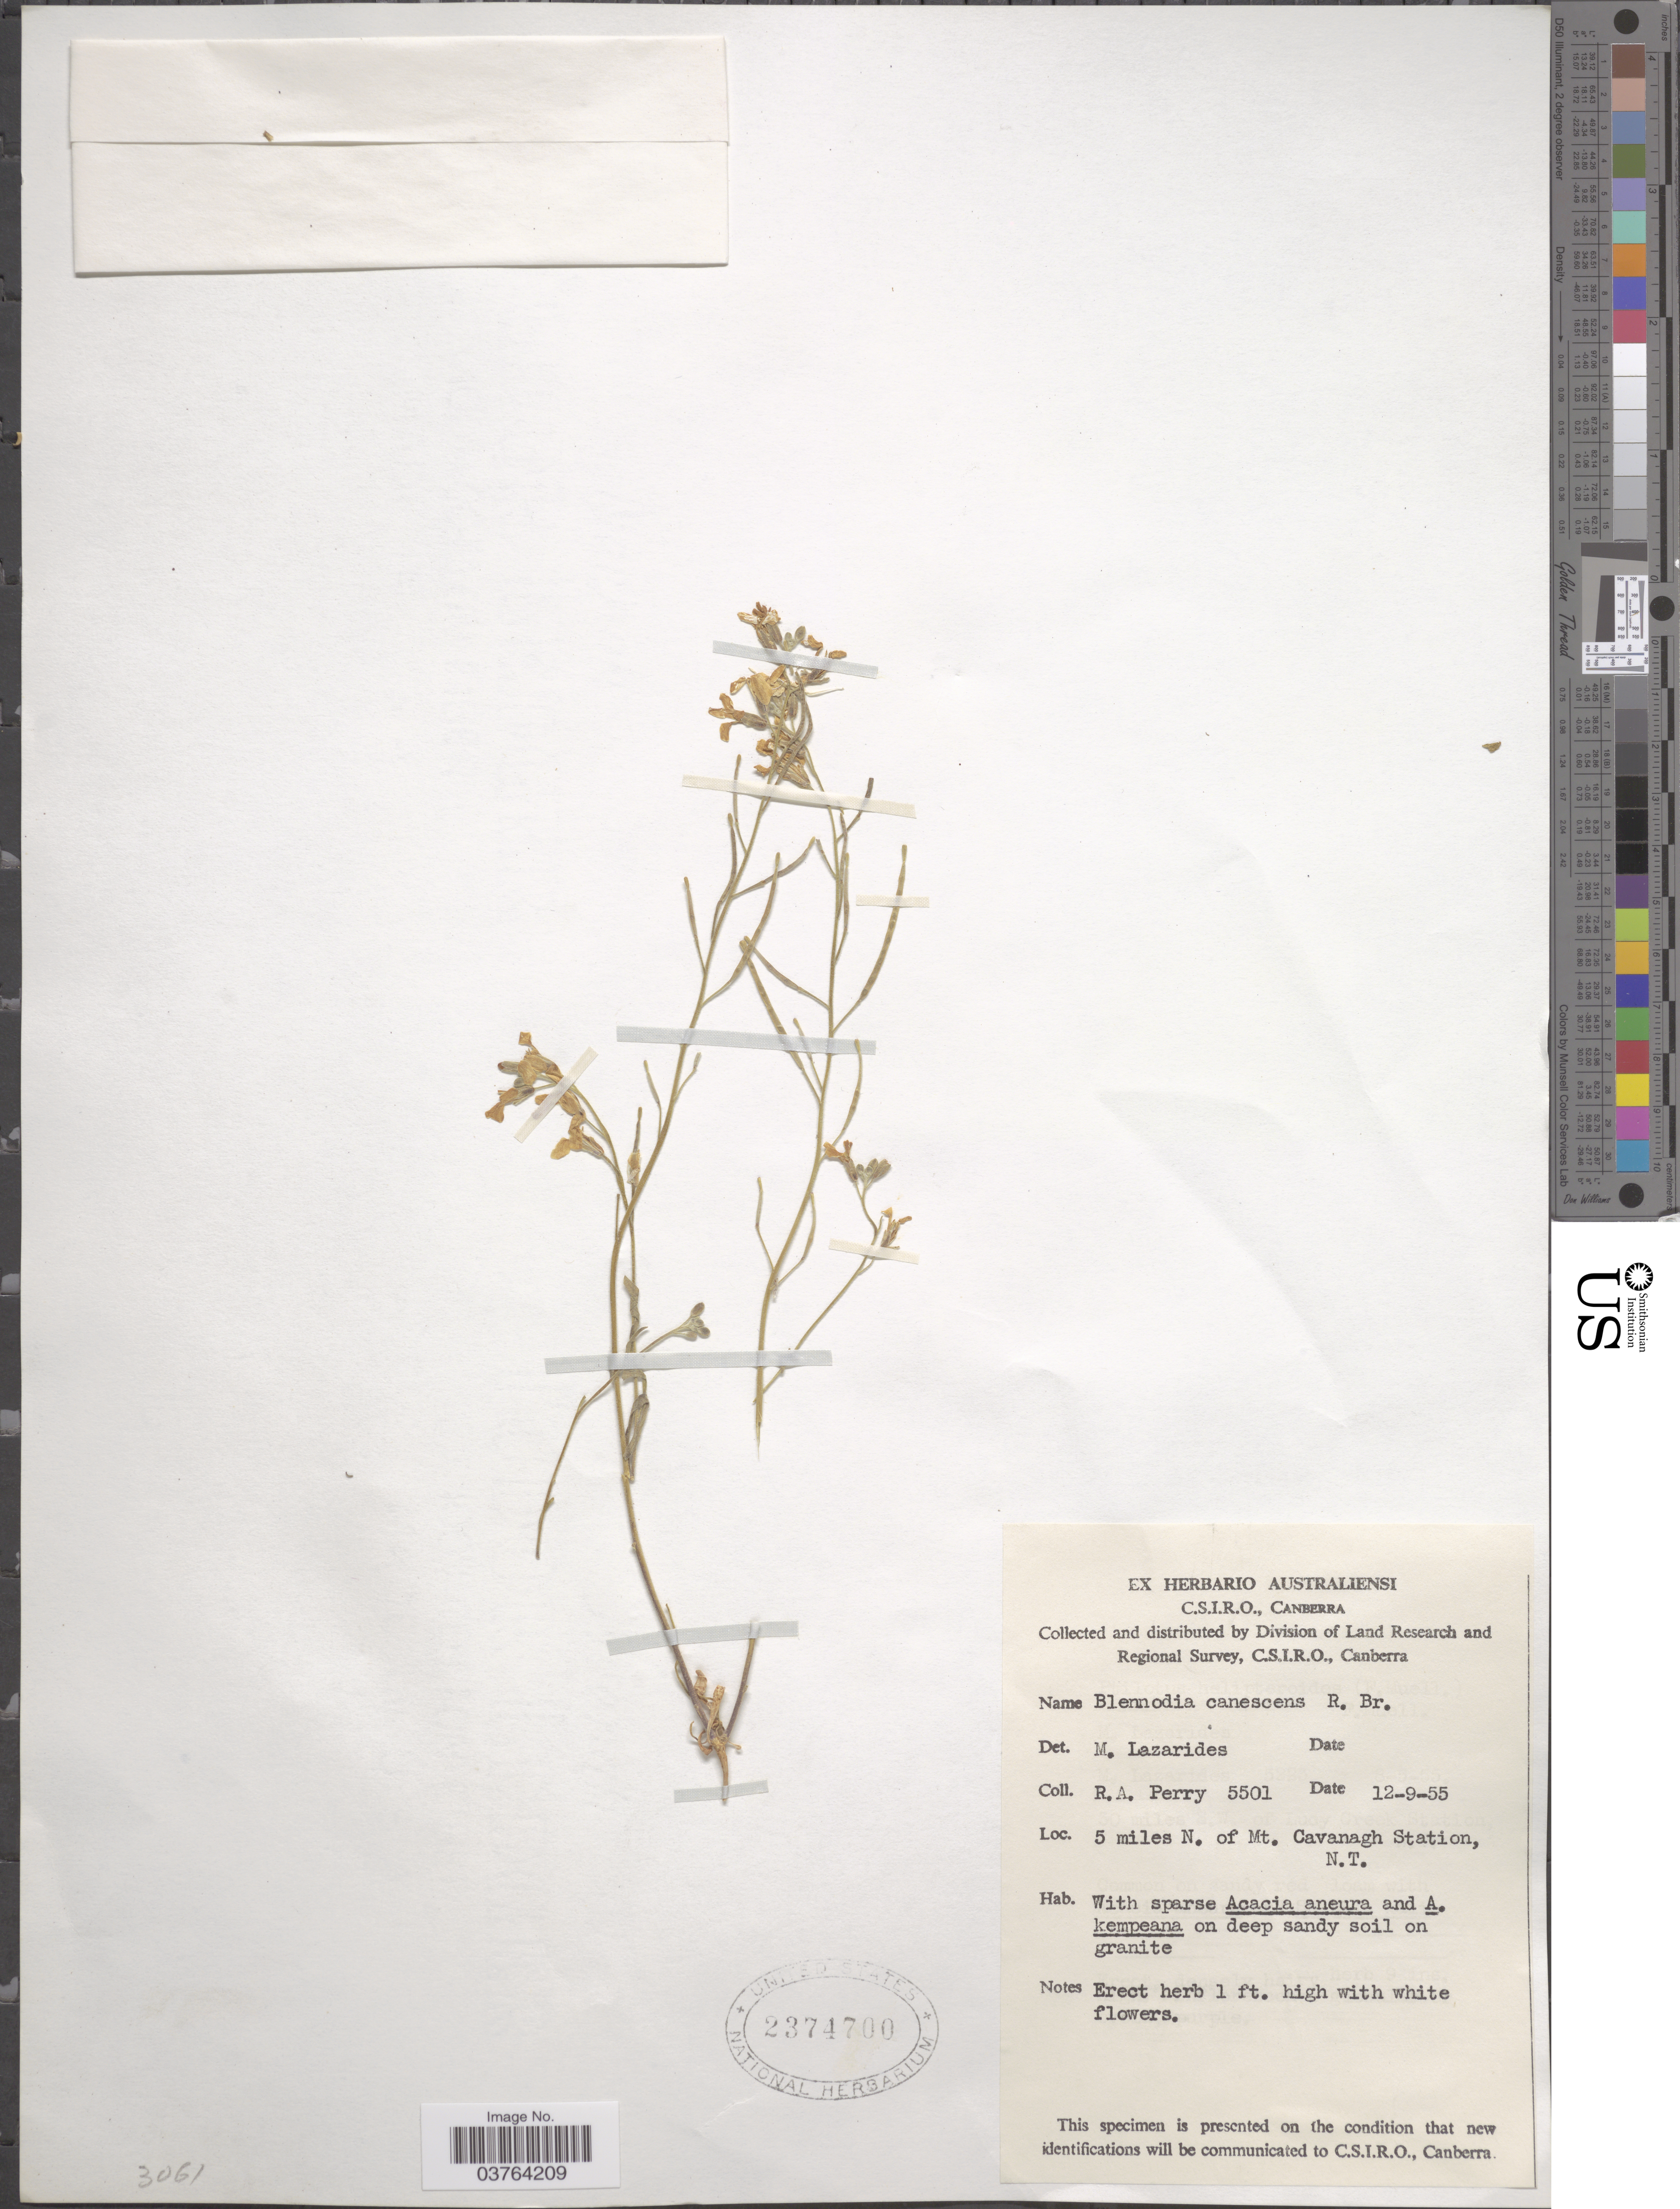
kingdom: Plantae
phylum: Tracheophyta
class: Magnoliopsida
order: Brassicales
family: Brassicaceae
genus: Blennodia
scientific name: Blennodia canescens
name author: R. Br.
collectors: Perry, R. A.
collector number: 5501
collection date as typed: Transcribed d/m/y: 12/9/55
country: Australia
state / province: Northern Territory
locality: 5 miles N. of Mt. Cavanagh Station.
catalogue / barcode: US 2374700